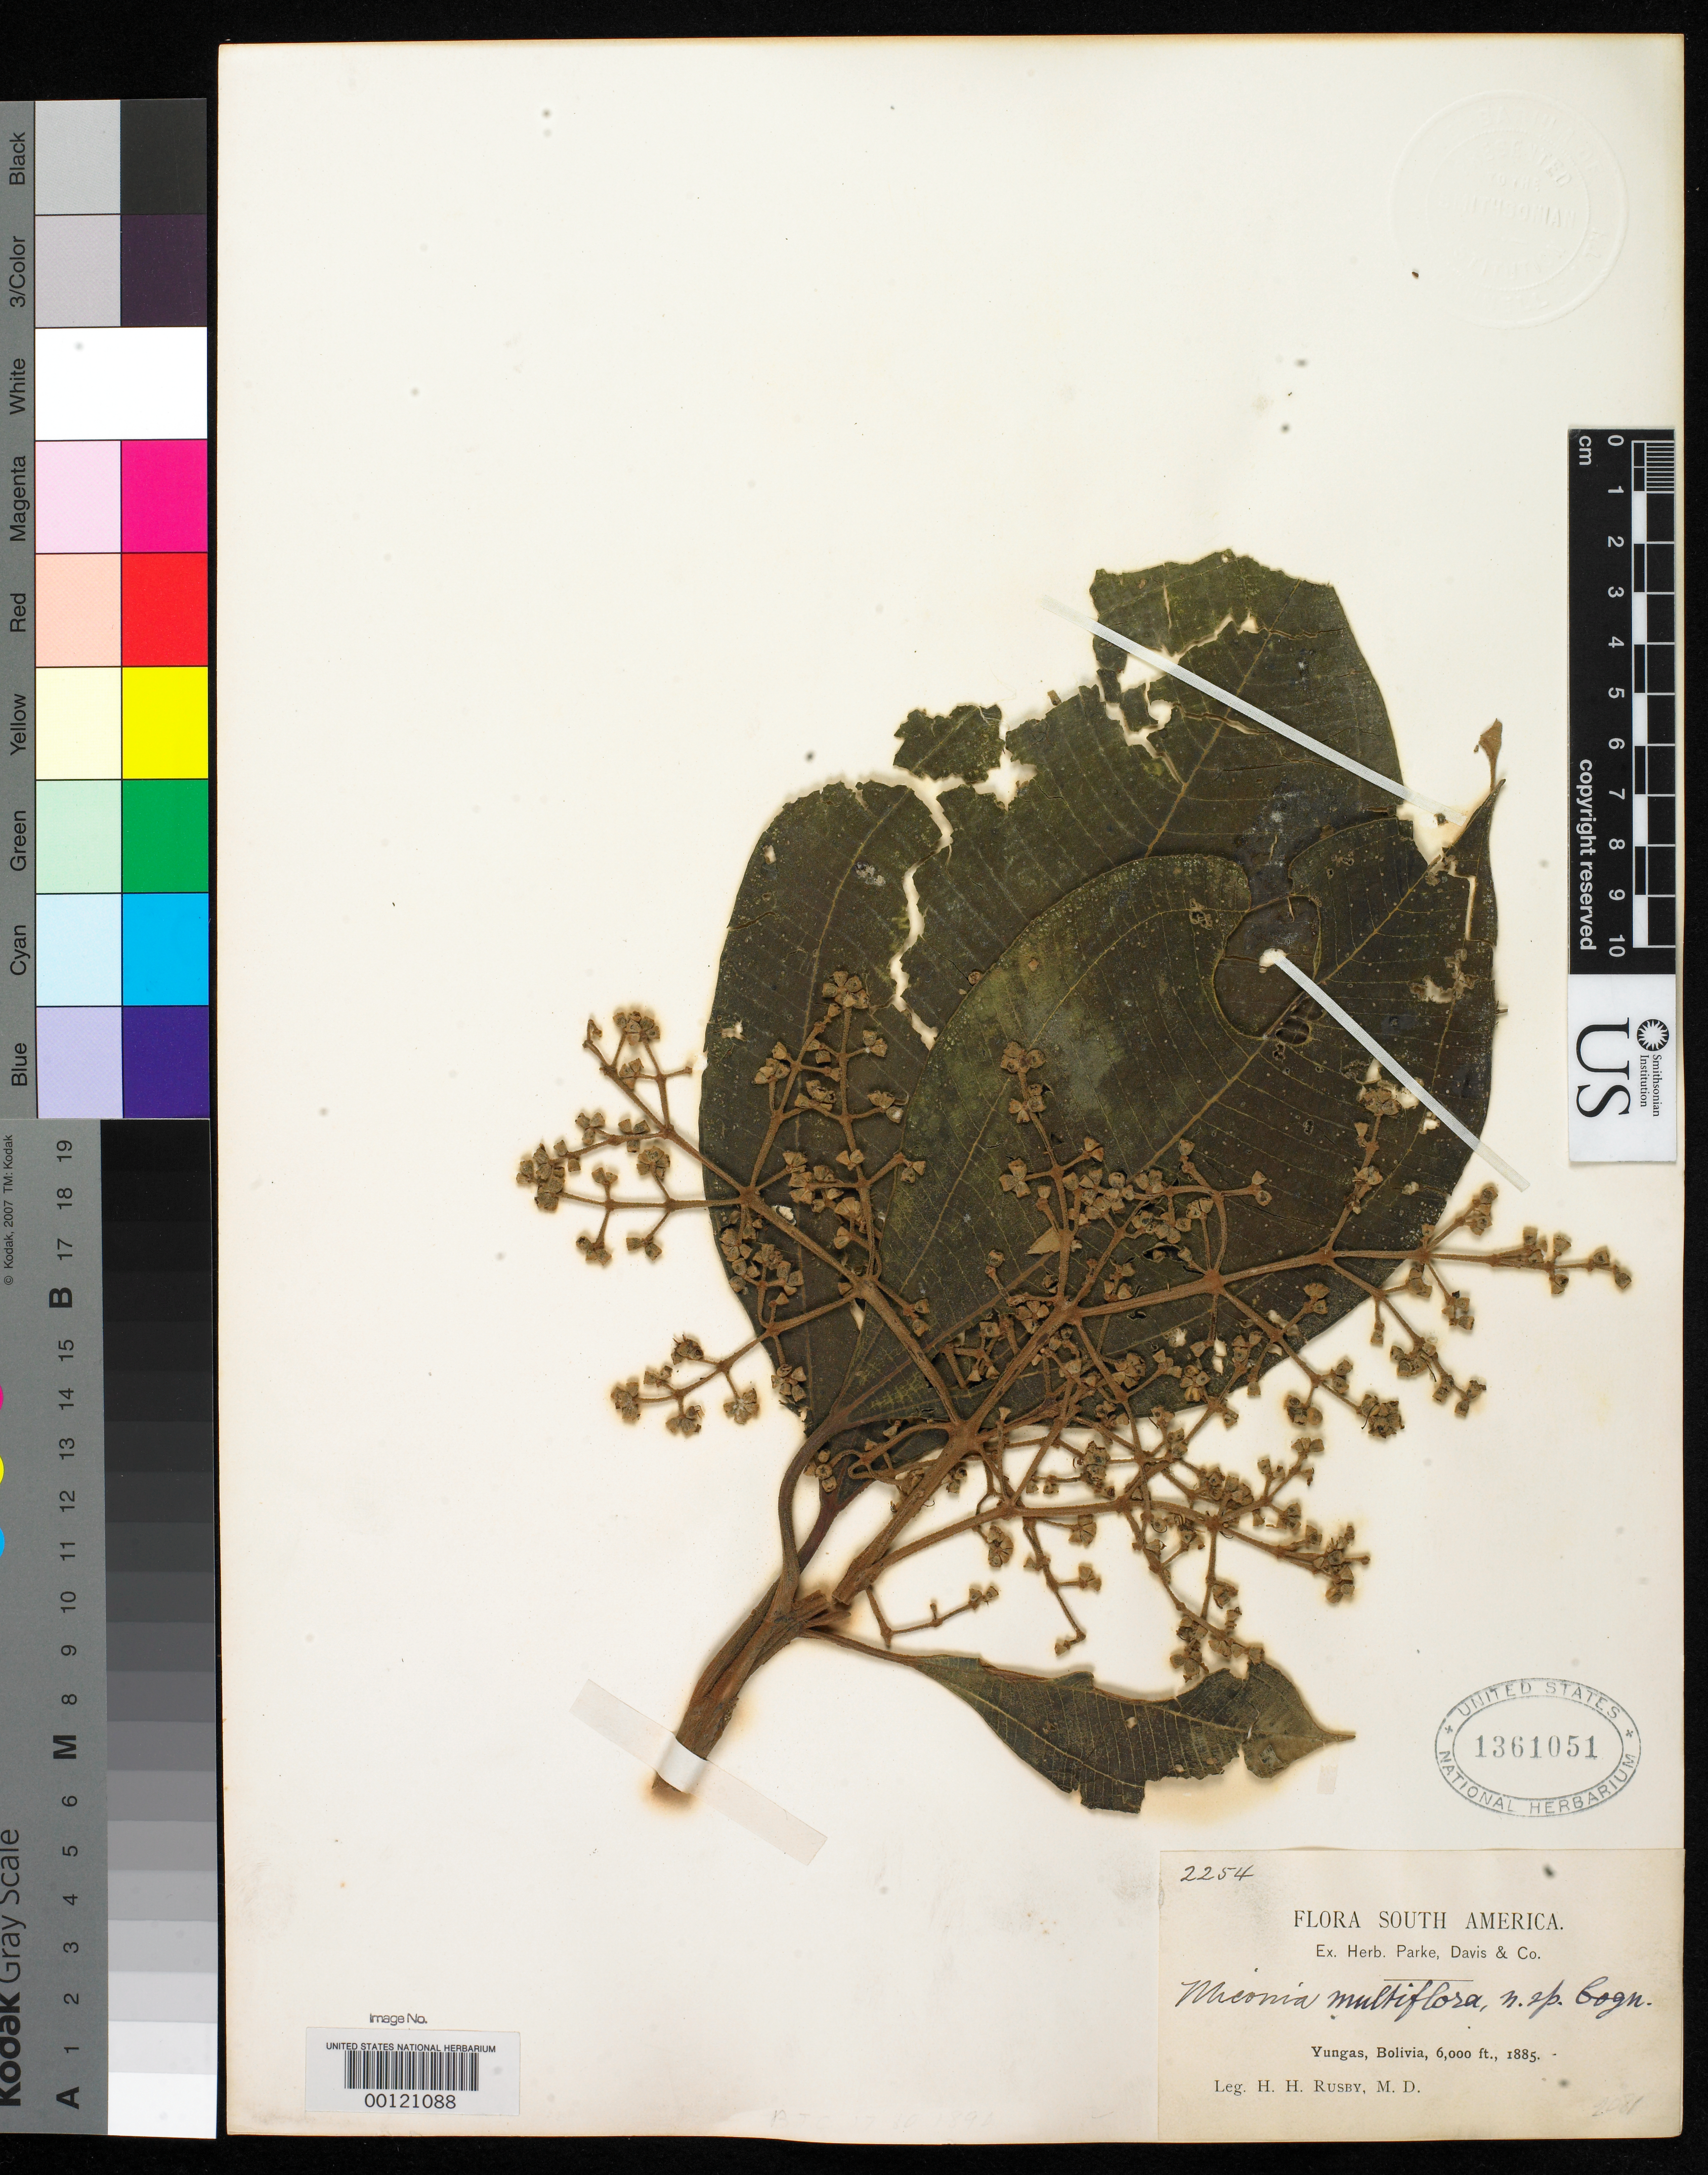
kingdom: Plantae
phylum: Tracheophyta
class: Magnoliopsida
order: Myrtales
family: Melastomataceae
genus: Miconia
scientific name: Miconia multiflora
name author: Cogn.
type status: Isotype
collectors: H. H. Rusby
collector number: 2254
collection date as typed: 1885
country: Bolivia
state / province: La Paz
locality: Yungas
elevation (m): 1829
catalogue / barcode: US 1361051